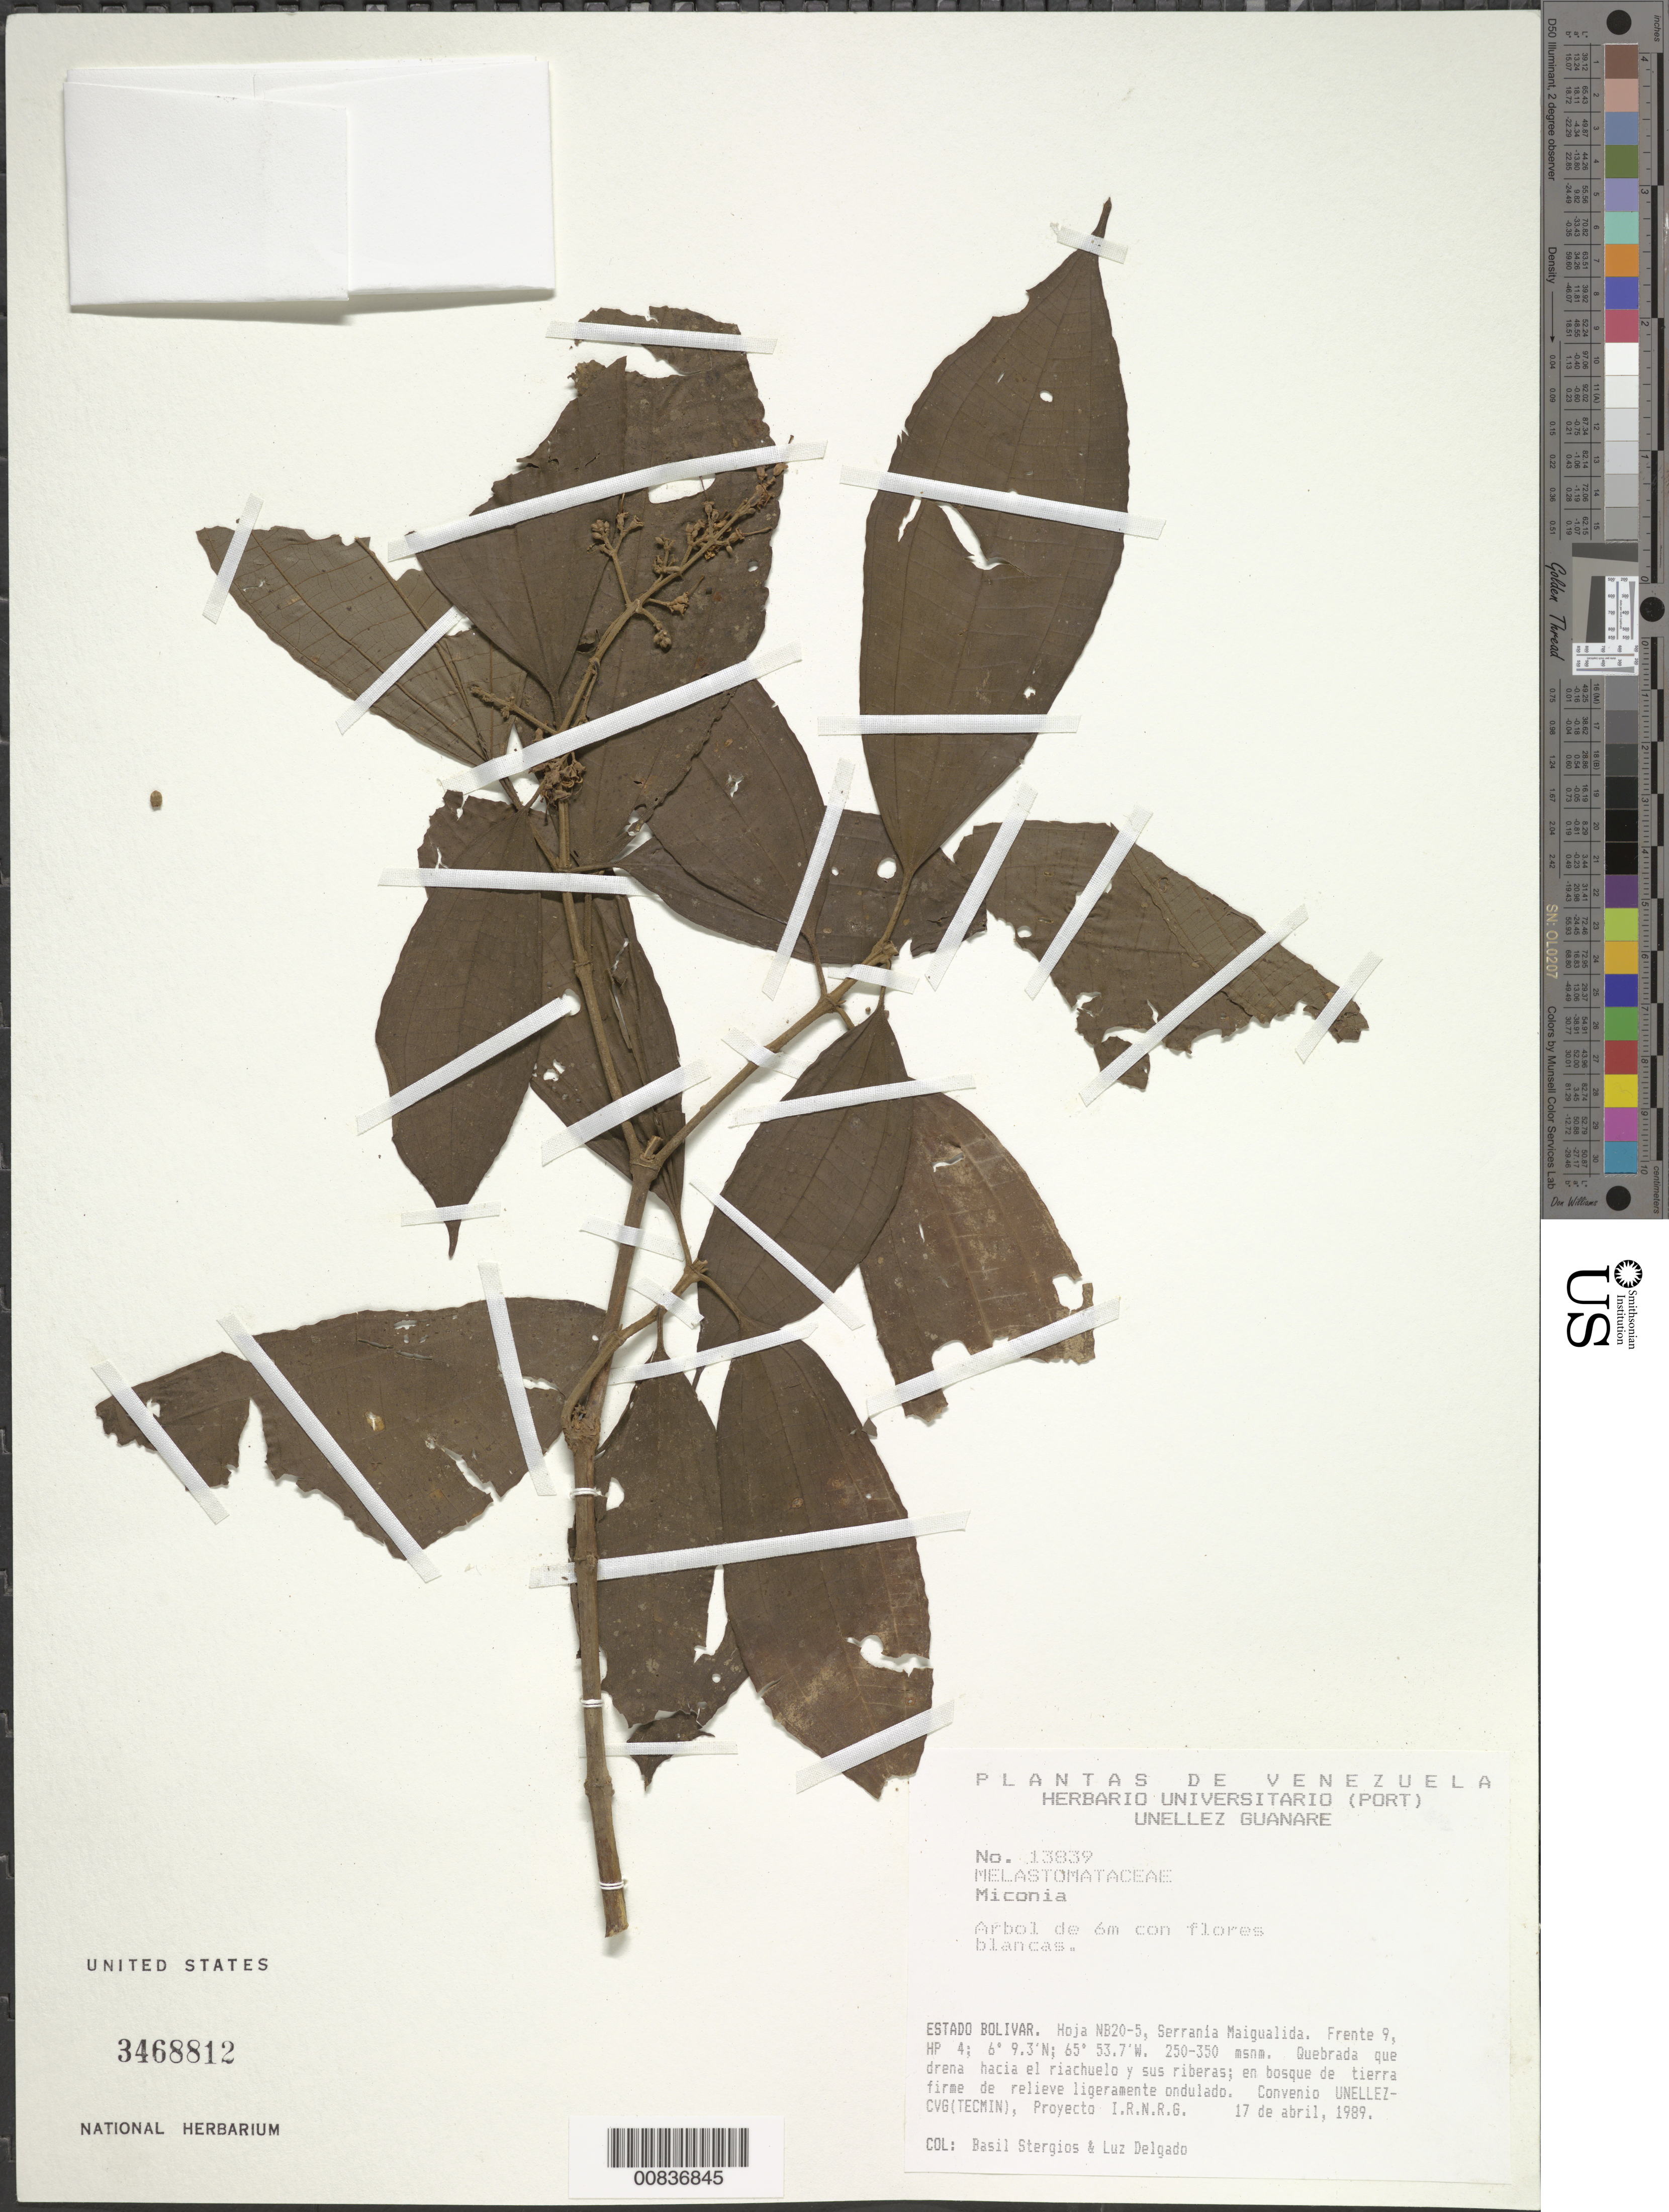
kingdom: Plantae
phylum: Tracheophyta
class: Magnoliopsida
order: Myrtales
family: Melastomataceae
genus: Miconia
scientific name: Miconia sp.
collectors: B. G. Stergios & L. Delgado V.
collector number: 13839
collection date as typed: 17-Apr-89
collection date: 1989-04-17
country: Venezuela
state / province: Bolívar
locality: Serrania Maigualida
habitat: Quebrada que drena hacia el riachuelo y sus riberas; en bosque de tierra firme de relieve ligeramente ondulado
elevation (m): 250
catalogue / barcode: US 3468812